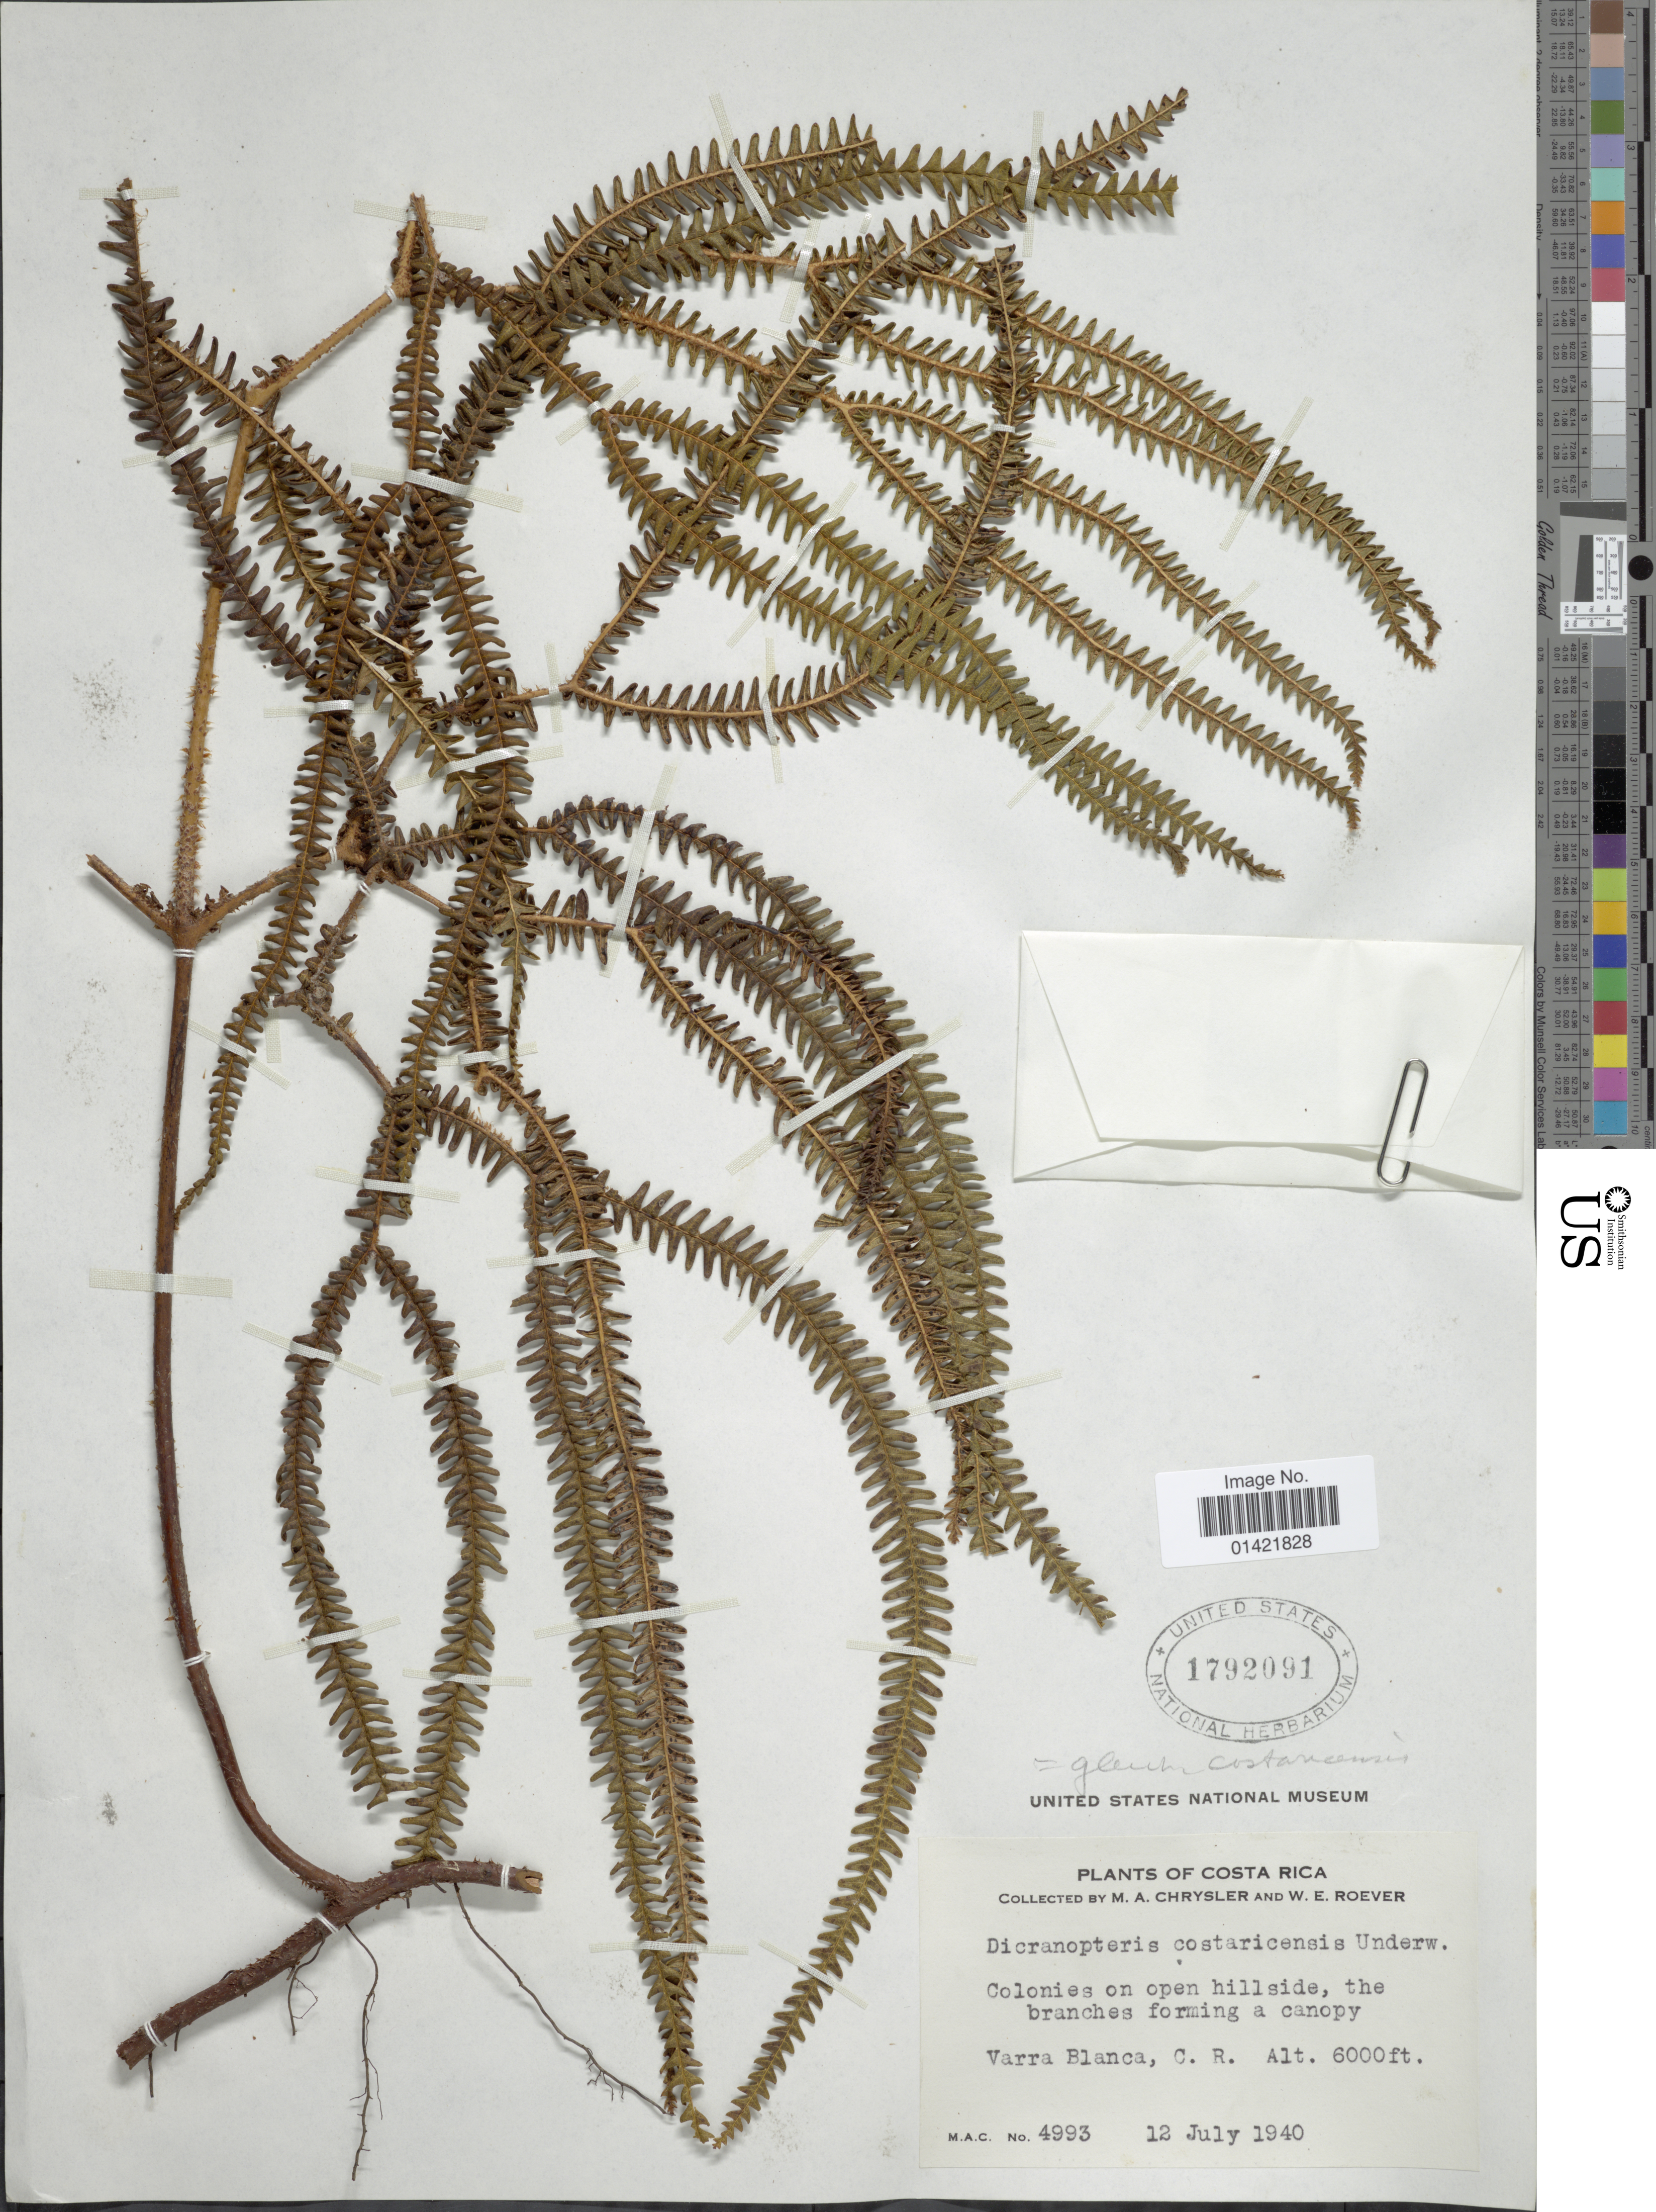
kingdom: Plantae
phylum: Tracheophyta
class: Polypodiopsida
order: Gleicheniales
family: Gleicheniaceae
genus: Sticherus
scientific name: Sticherus revolutus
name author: (Kunth) Ching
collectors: M. A. Chrysler & W. Roever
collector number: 4993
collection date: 1940-07-12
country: Costa Rica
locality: Colonies on open hillside. Varra Blanca, C. R.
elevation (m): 1829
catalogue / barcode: US 1792091